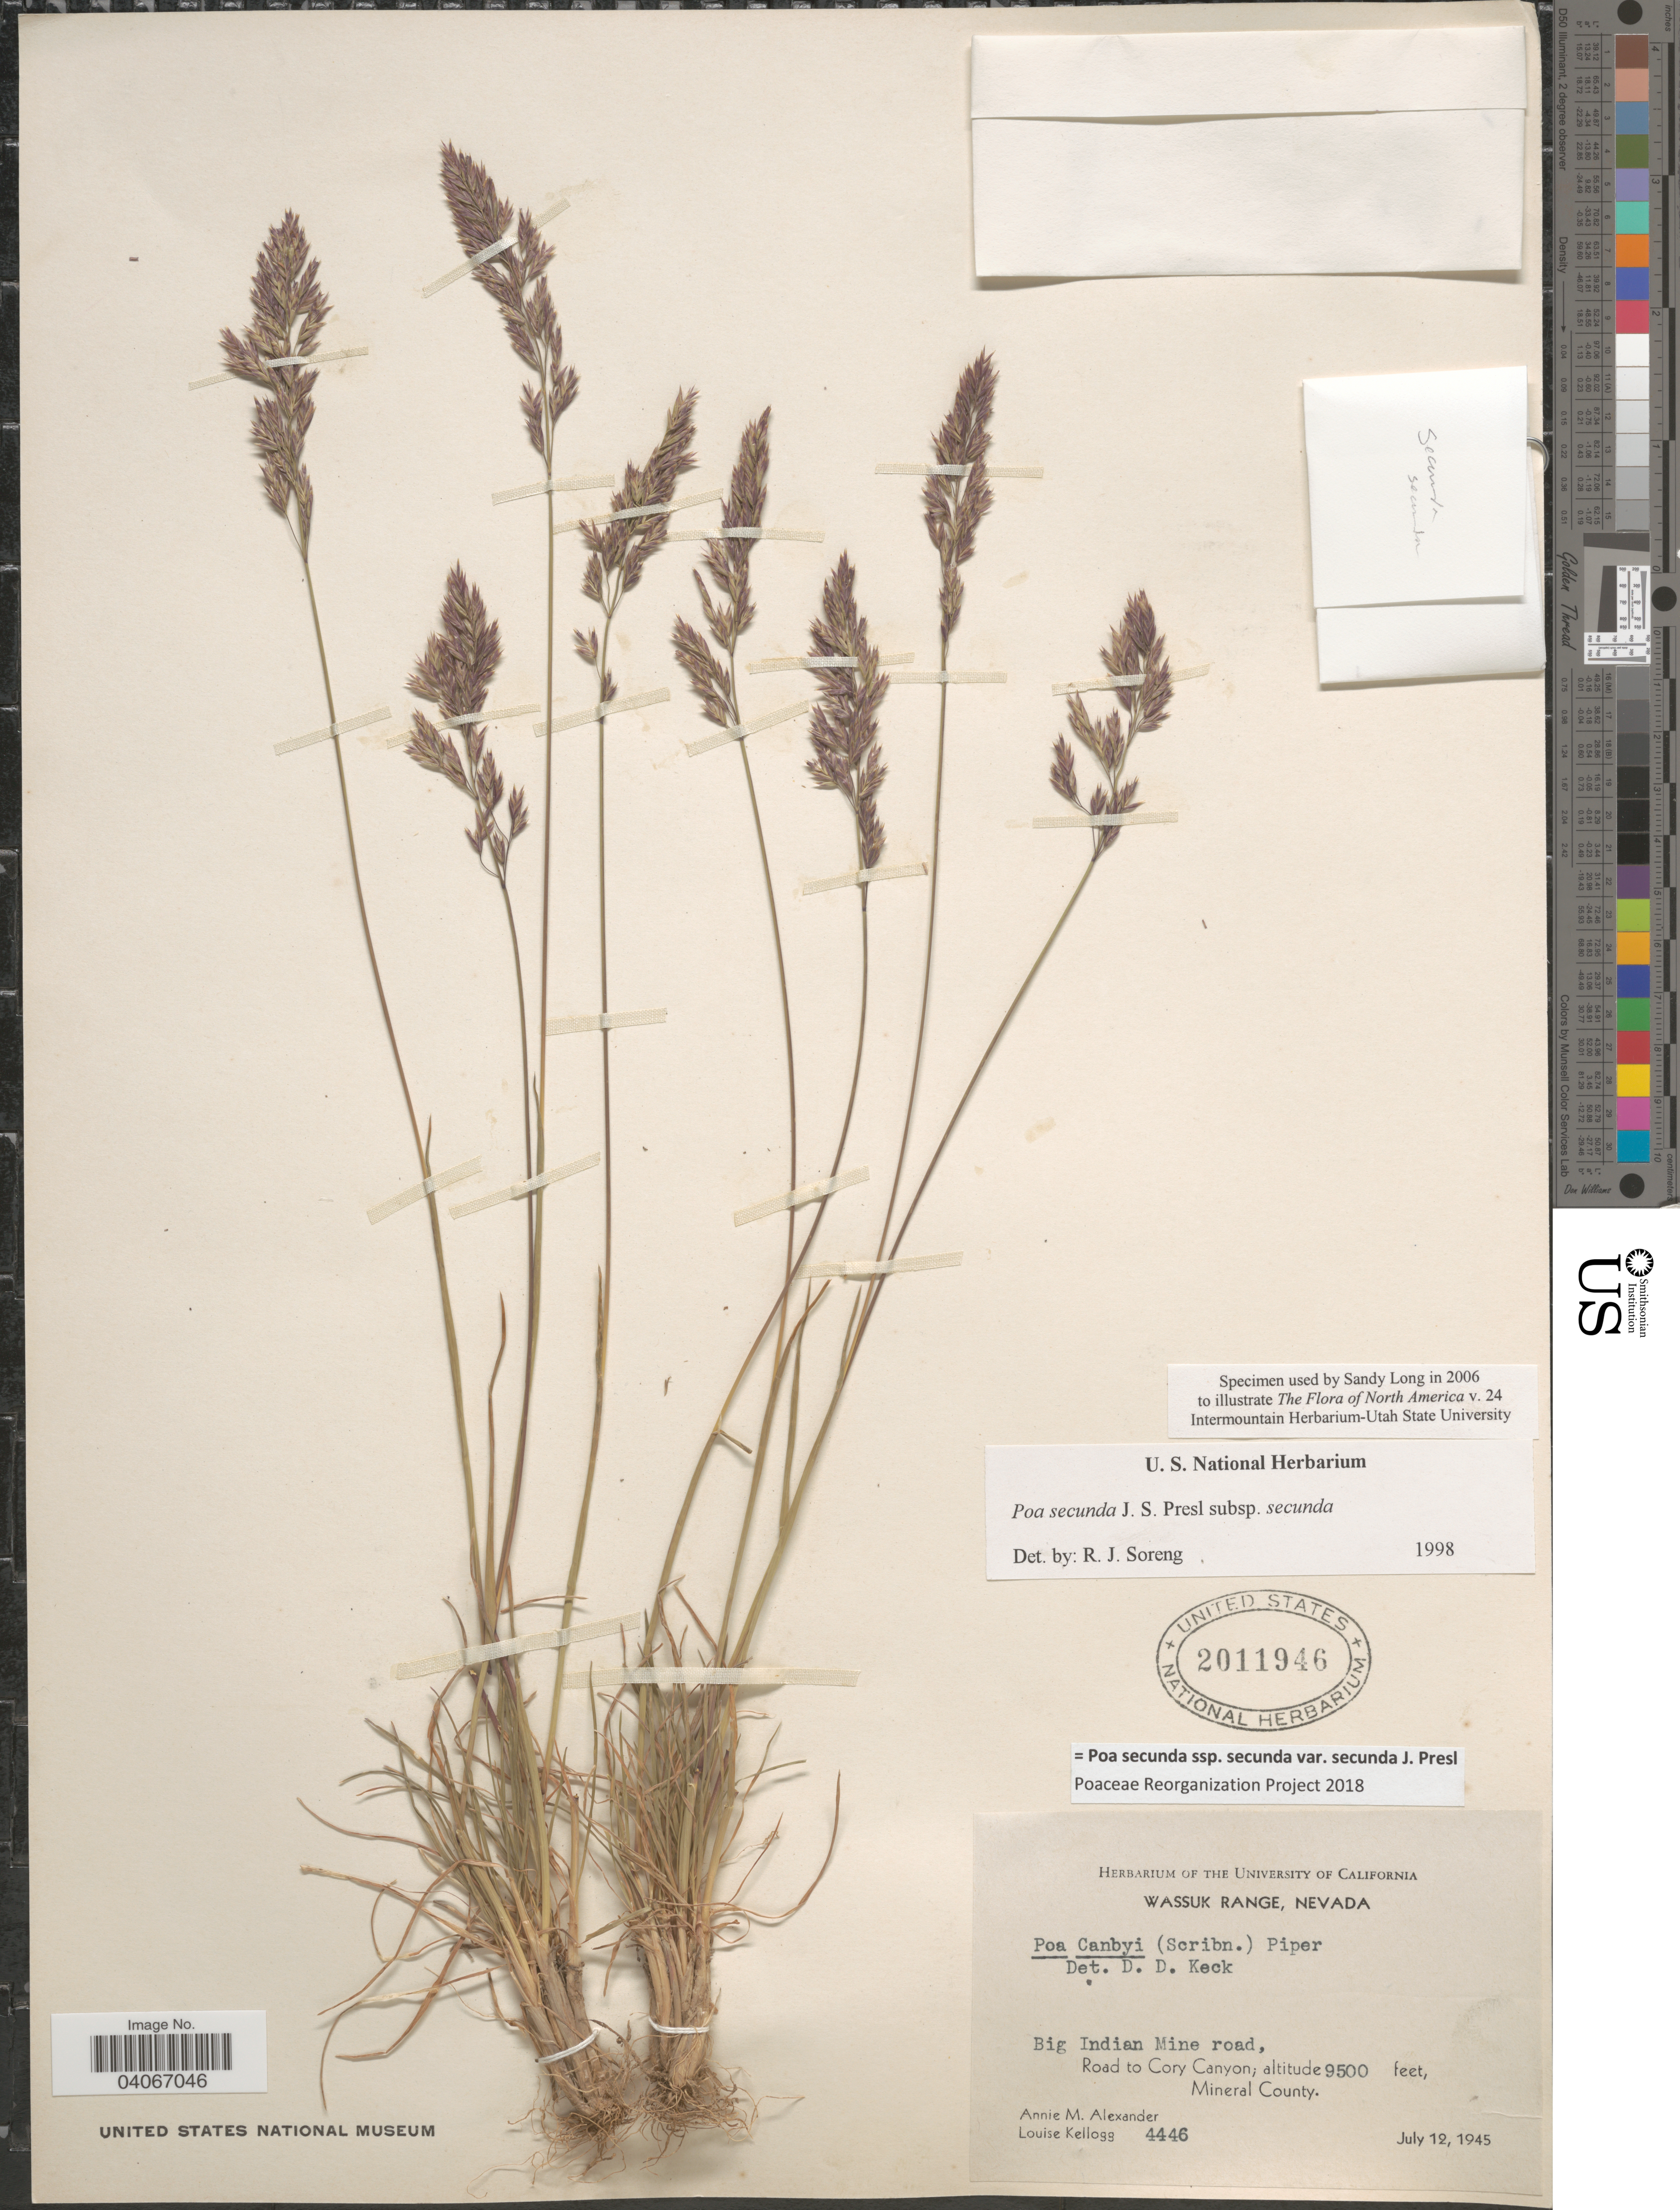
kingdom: Plantae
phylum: Tracheophyta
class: Liliopsida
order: Poales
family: Poaceae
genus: Poa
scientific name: Poa secunda subsp. secunda var. secunda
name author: J. Presl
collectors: A. M. Alexander & L. Kellogg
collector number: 4446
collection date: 1945-07-12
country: United States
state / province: Nevada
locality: Wassuk Range. Big Indian Mine Road, Road to Cory Canyon, Mineral County.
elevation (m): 2896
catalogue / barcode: US 2011946